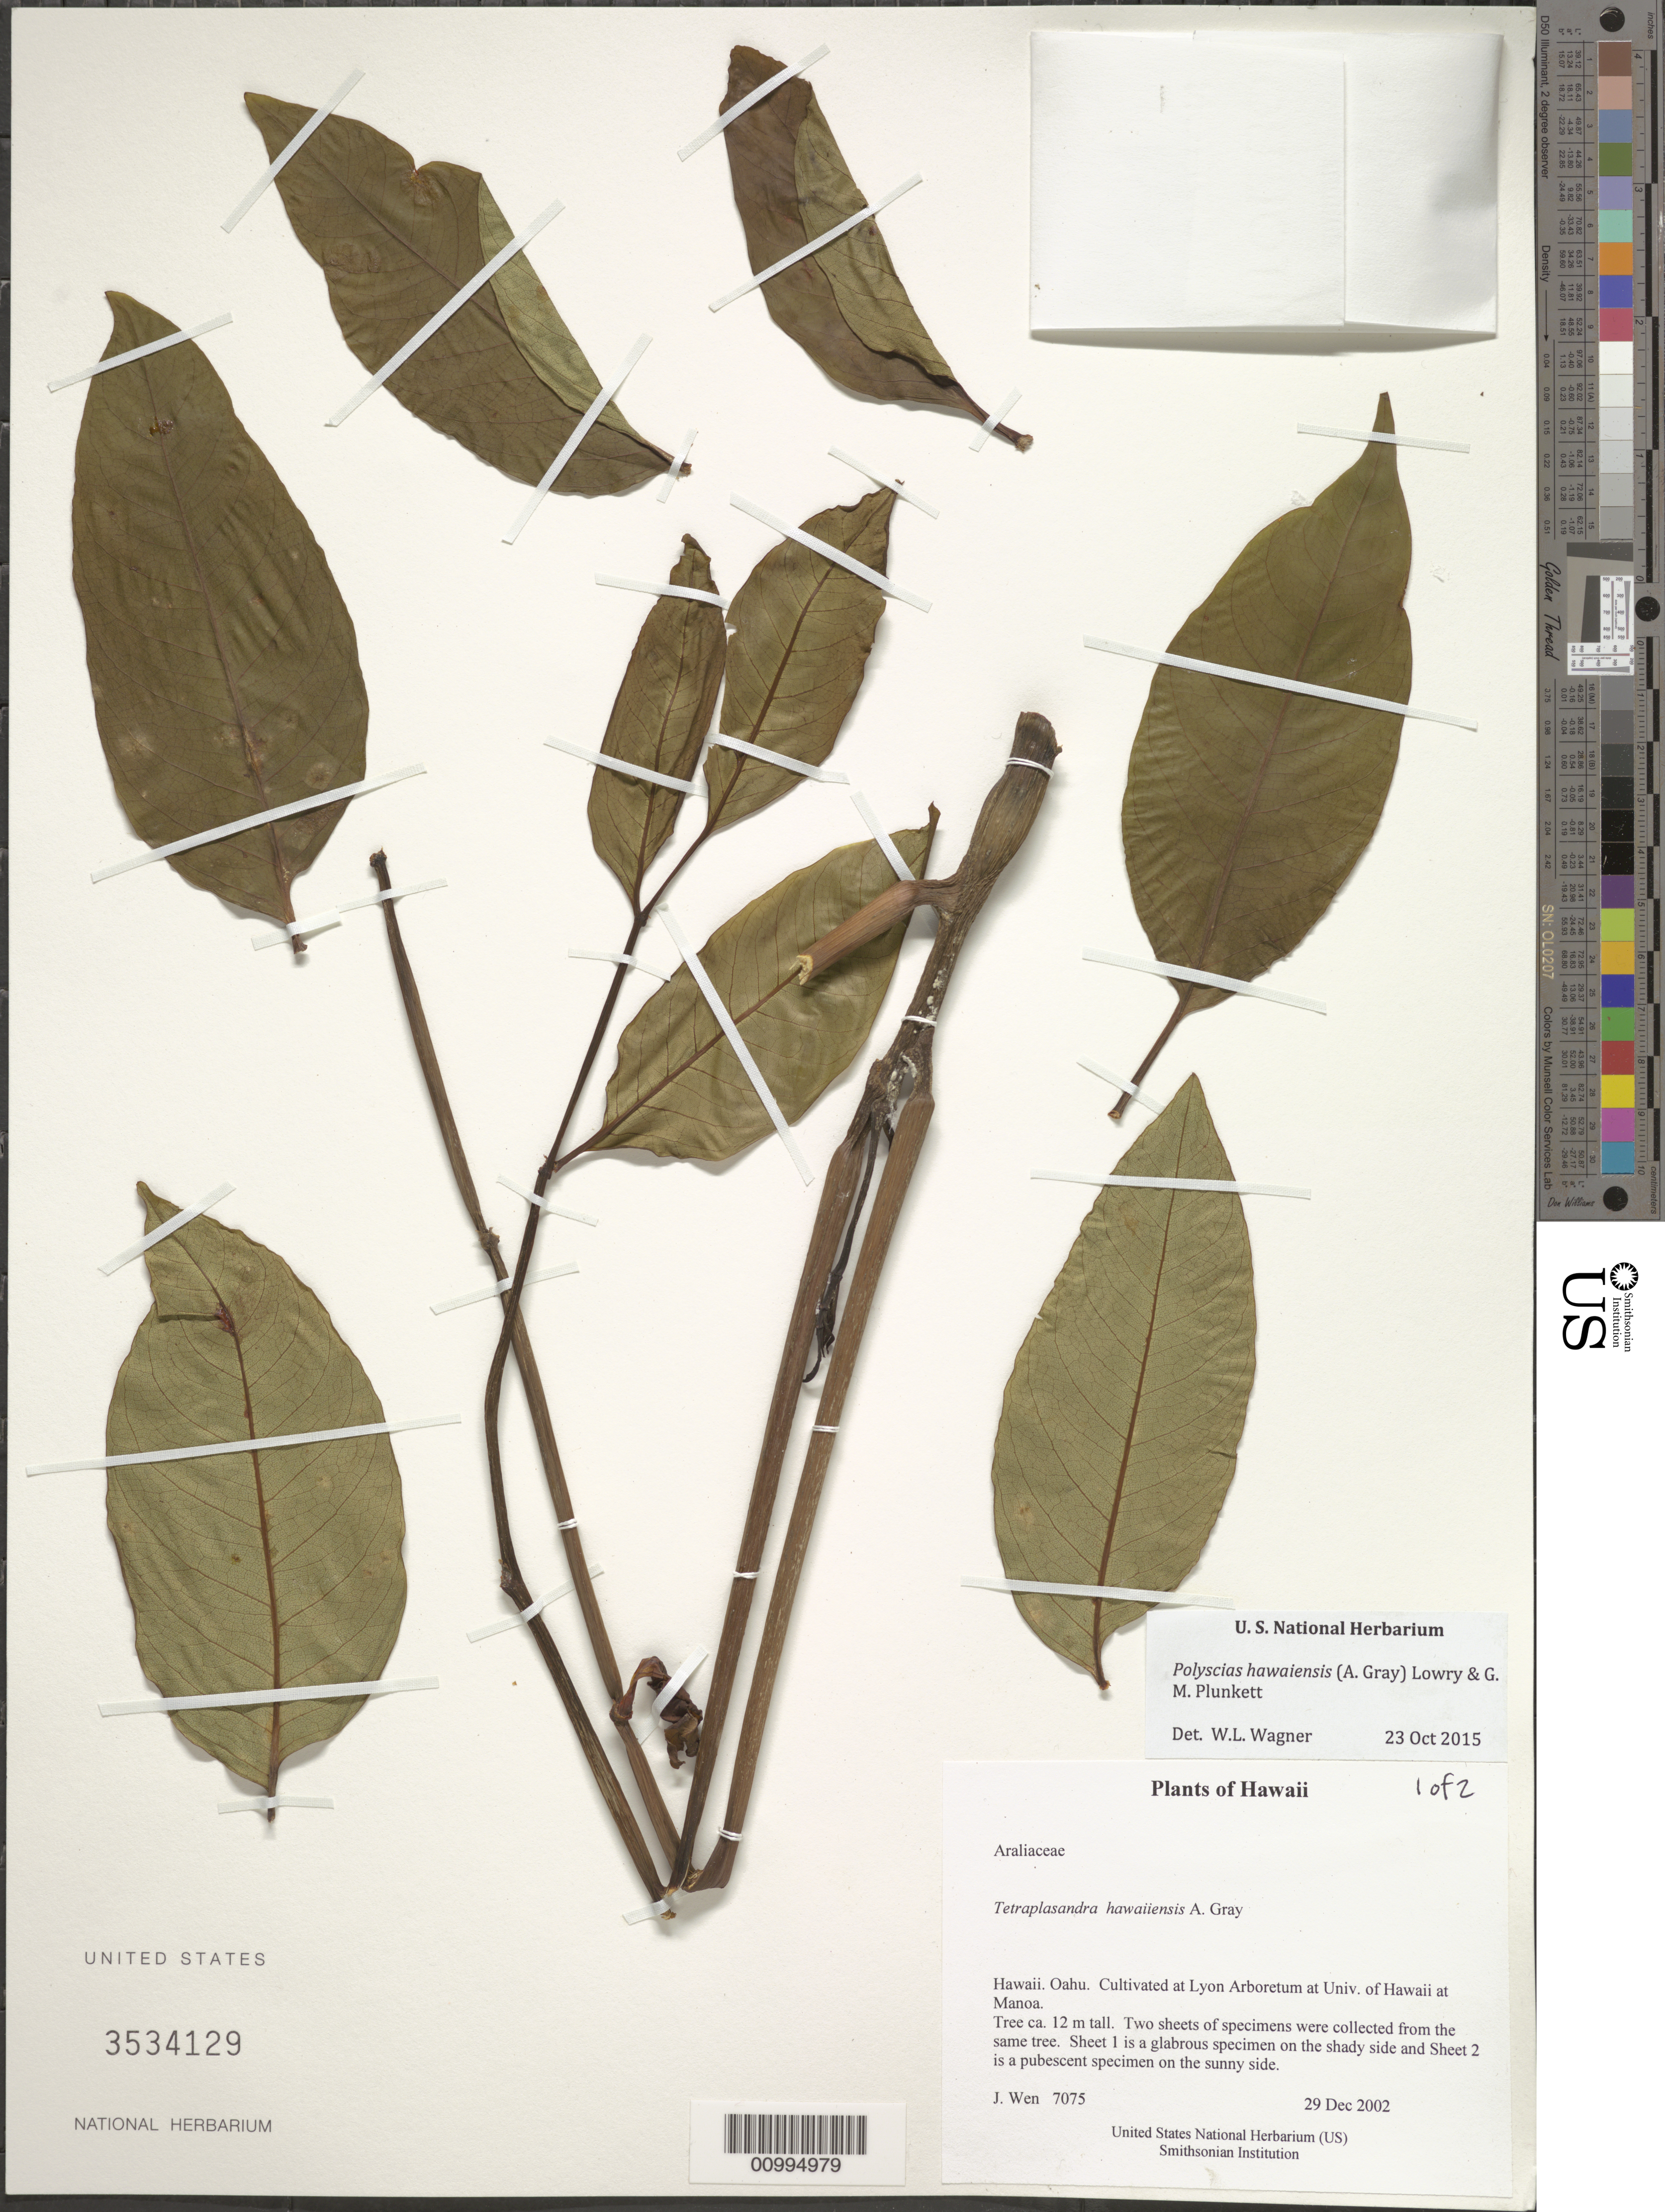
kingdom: Plantae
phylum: Tracheophyta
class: Magnoliopsida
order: Apiales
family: Araliaceae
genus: Polyscias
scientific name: Polyscias hawaiensis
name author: (A. Gray) Lowry & G. M. Plunkett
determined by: Wagner, W. L., (BOT), Smithsonian Institution - National Museum of Natural History (UNITED STATES)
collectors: J. Wen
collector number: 7075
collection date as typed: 29 Dec 2002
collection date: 2002-12-29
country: United States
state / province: Hawaii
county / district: Honolulu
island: Oahu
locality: Oahu. Cultivated at Lyon Arboretum at Univ. of Hawaii at Manoa.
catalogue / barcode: US 3534129